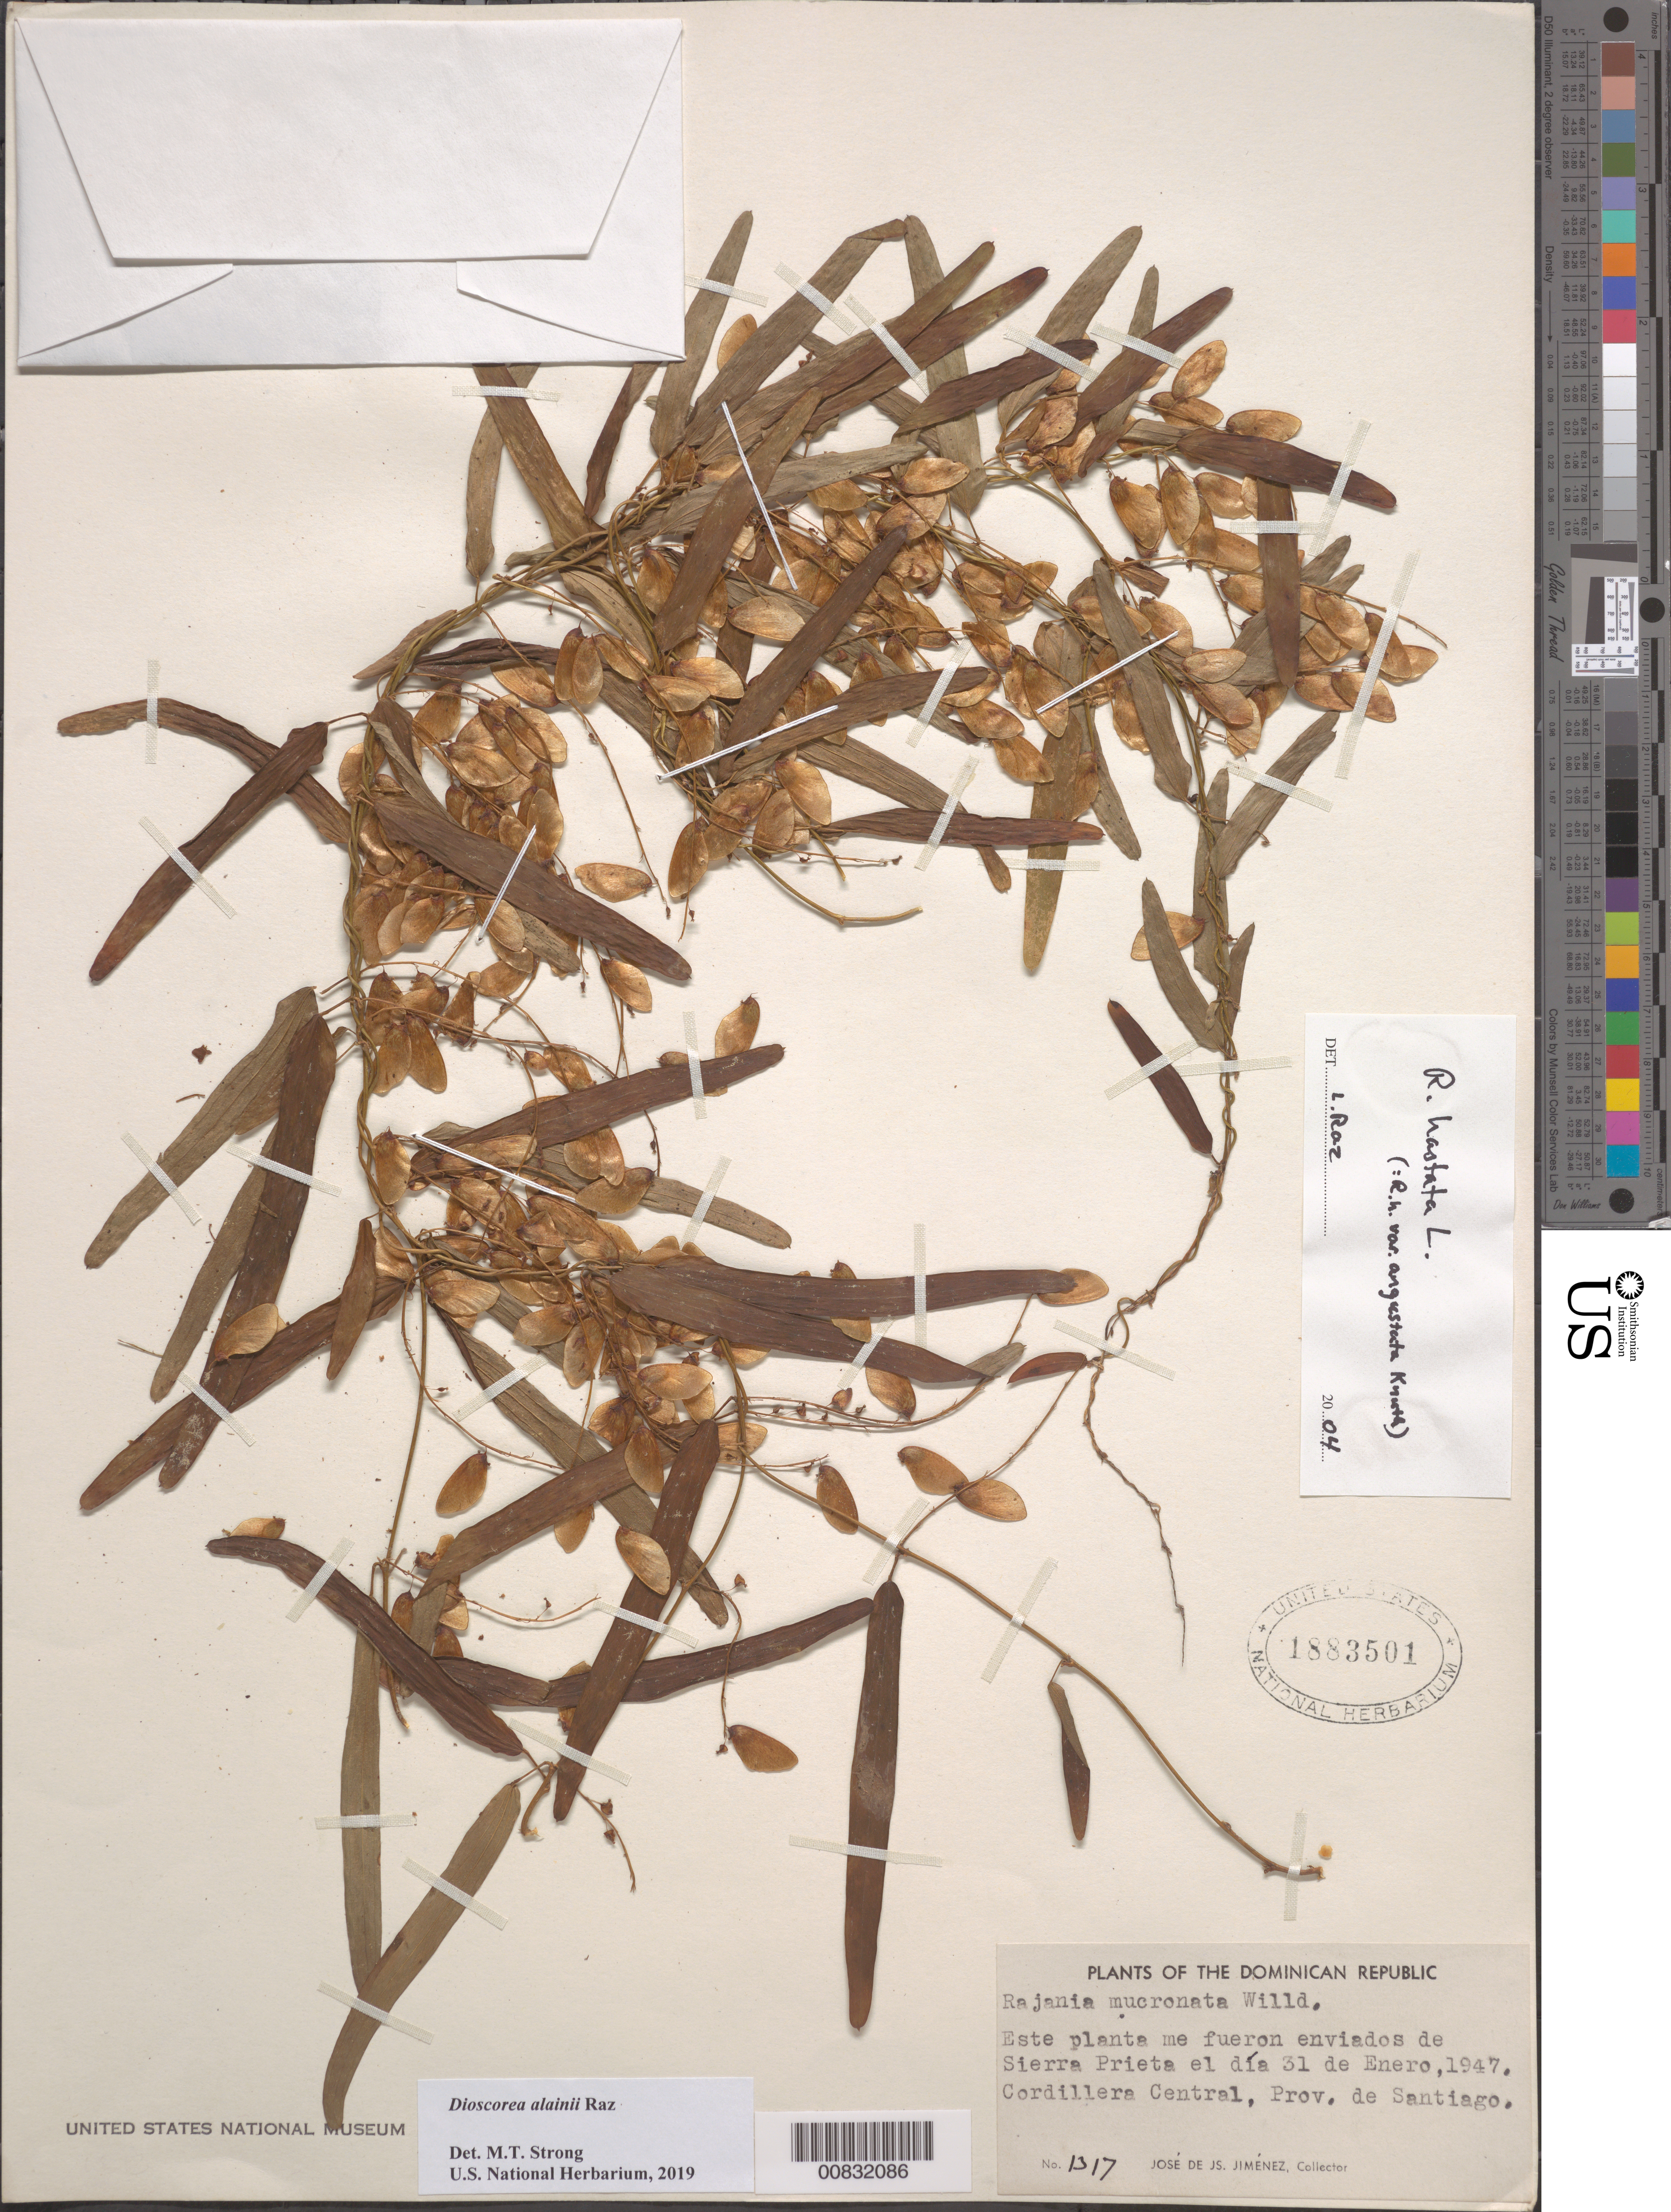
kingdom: Plantae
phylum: Tracheophyta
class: Liliopsida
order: Dioscoreales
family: Dioscoreaceae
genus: Dioscorea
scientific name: Dioscorea alainii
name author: Raz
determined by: Strong, M. T., (US), Smithsonian Institution - National Museum of Natural History (UNITED STATES)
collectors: J. J. Jiménez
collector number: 1317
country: Dominican Republic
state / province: Santiago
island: Hispaniola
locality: Cordillera Central. Sierra Prieta.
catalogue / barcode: US 1883501